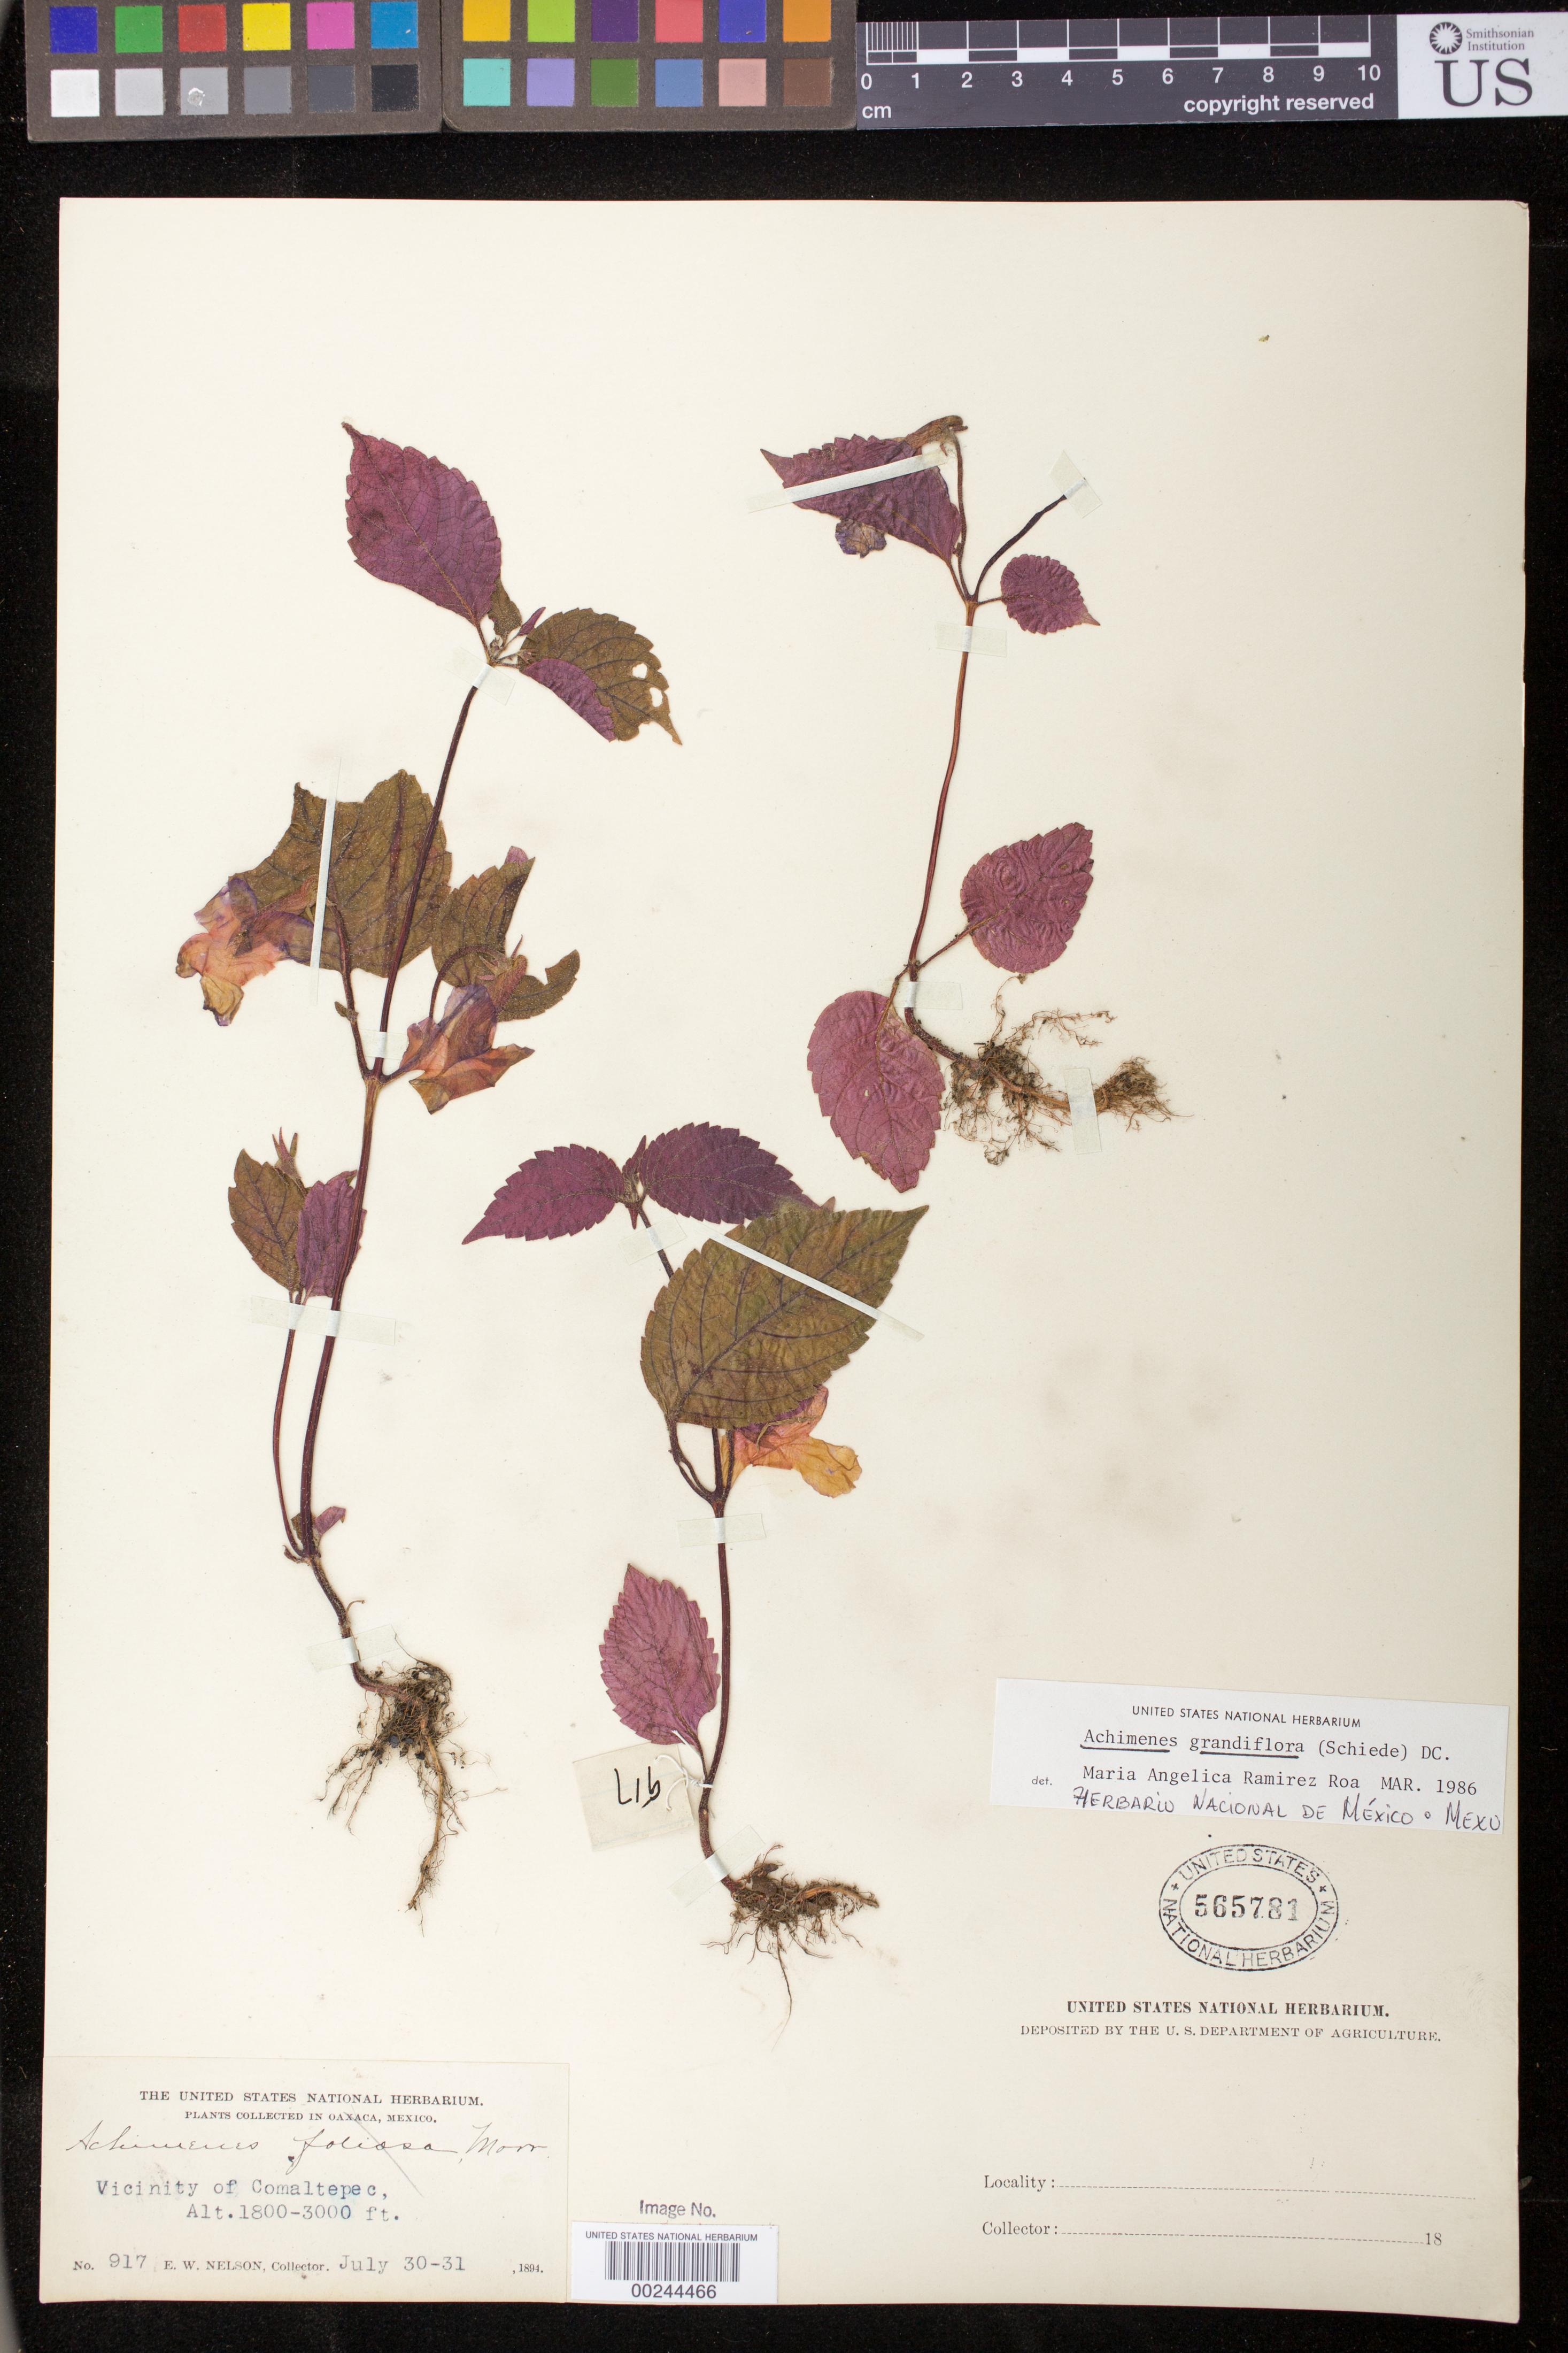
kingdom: Plantae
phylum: Tracheophyta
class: Magnoliopsida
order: Lamiales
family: Gesneriaceae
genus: Achimenes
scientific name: Achimenes grandiflora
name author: (Schiede) DC.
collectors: E. W. Nelson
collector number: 917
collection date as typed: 30-31 Jul 1894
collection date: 1894-07-30/1894-07-31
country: Mexico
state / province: Oaxaca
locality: Vicinity of Comaltepec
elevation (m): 549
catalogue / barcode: US 565781